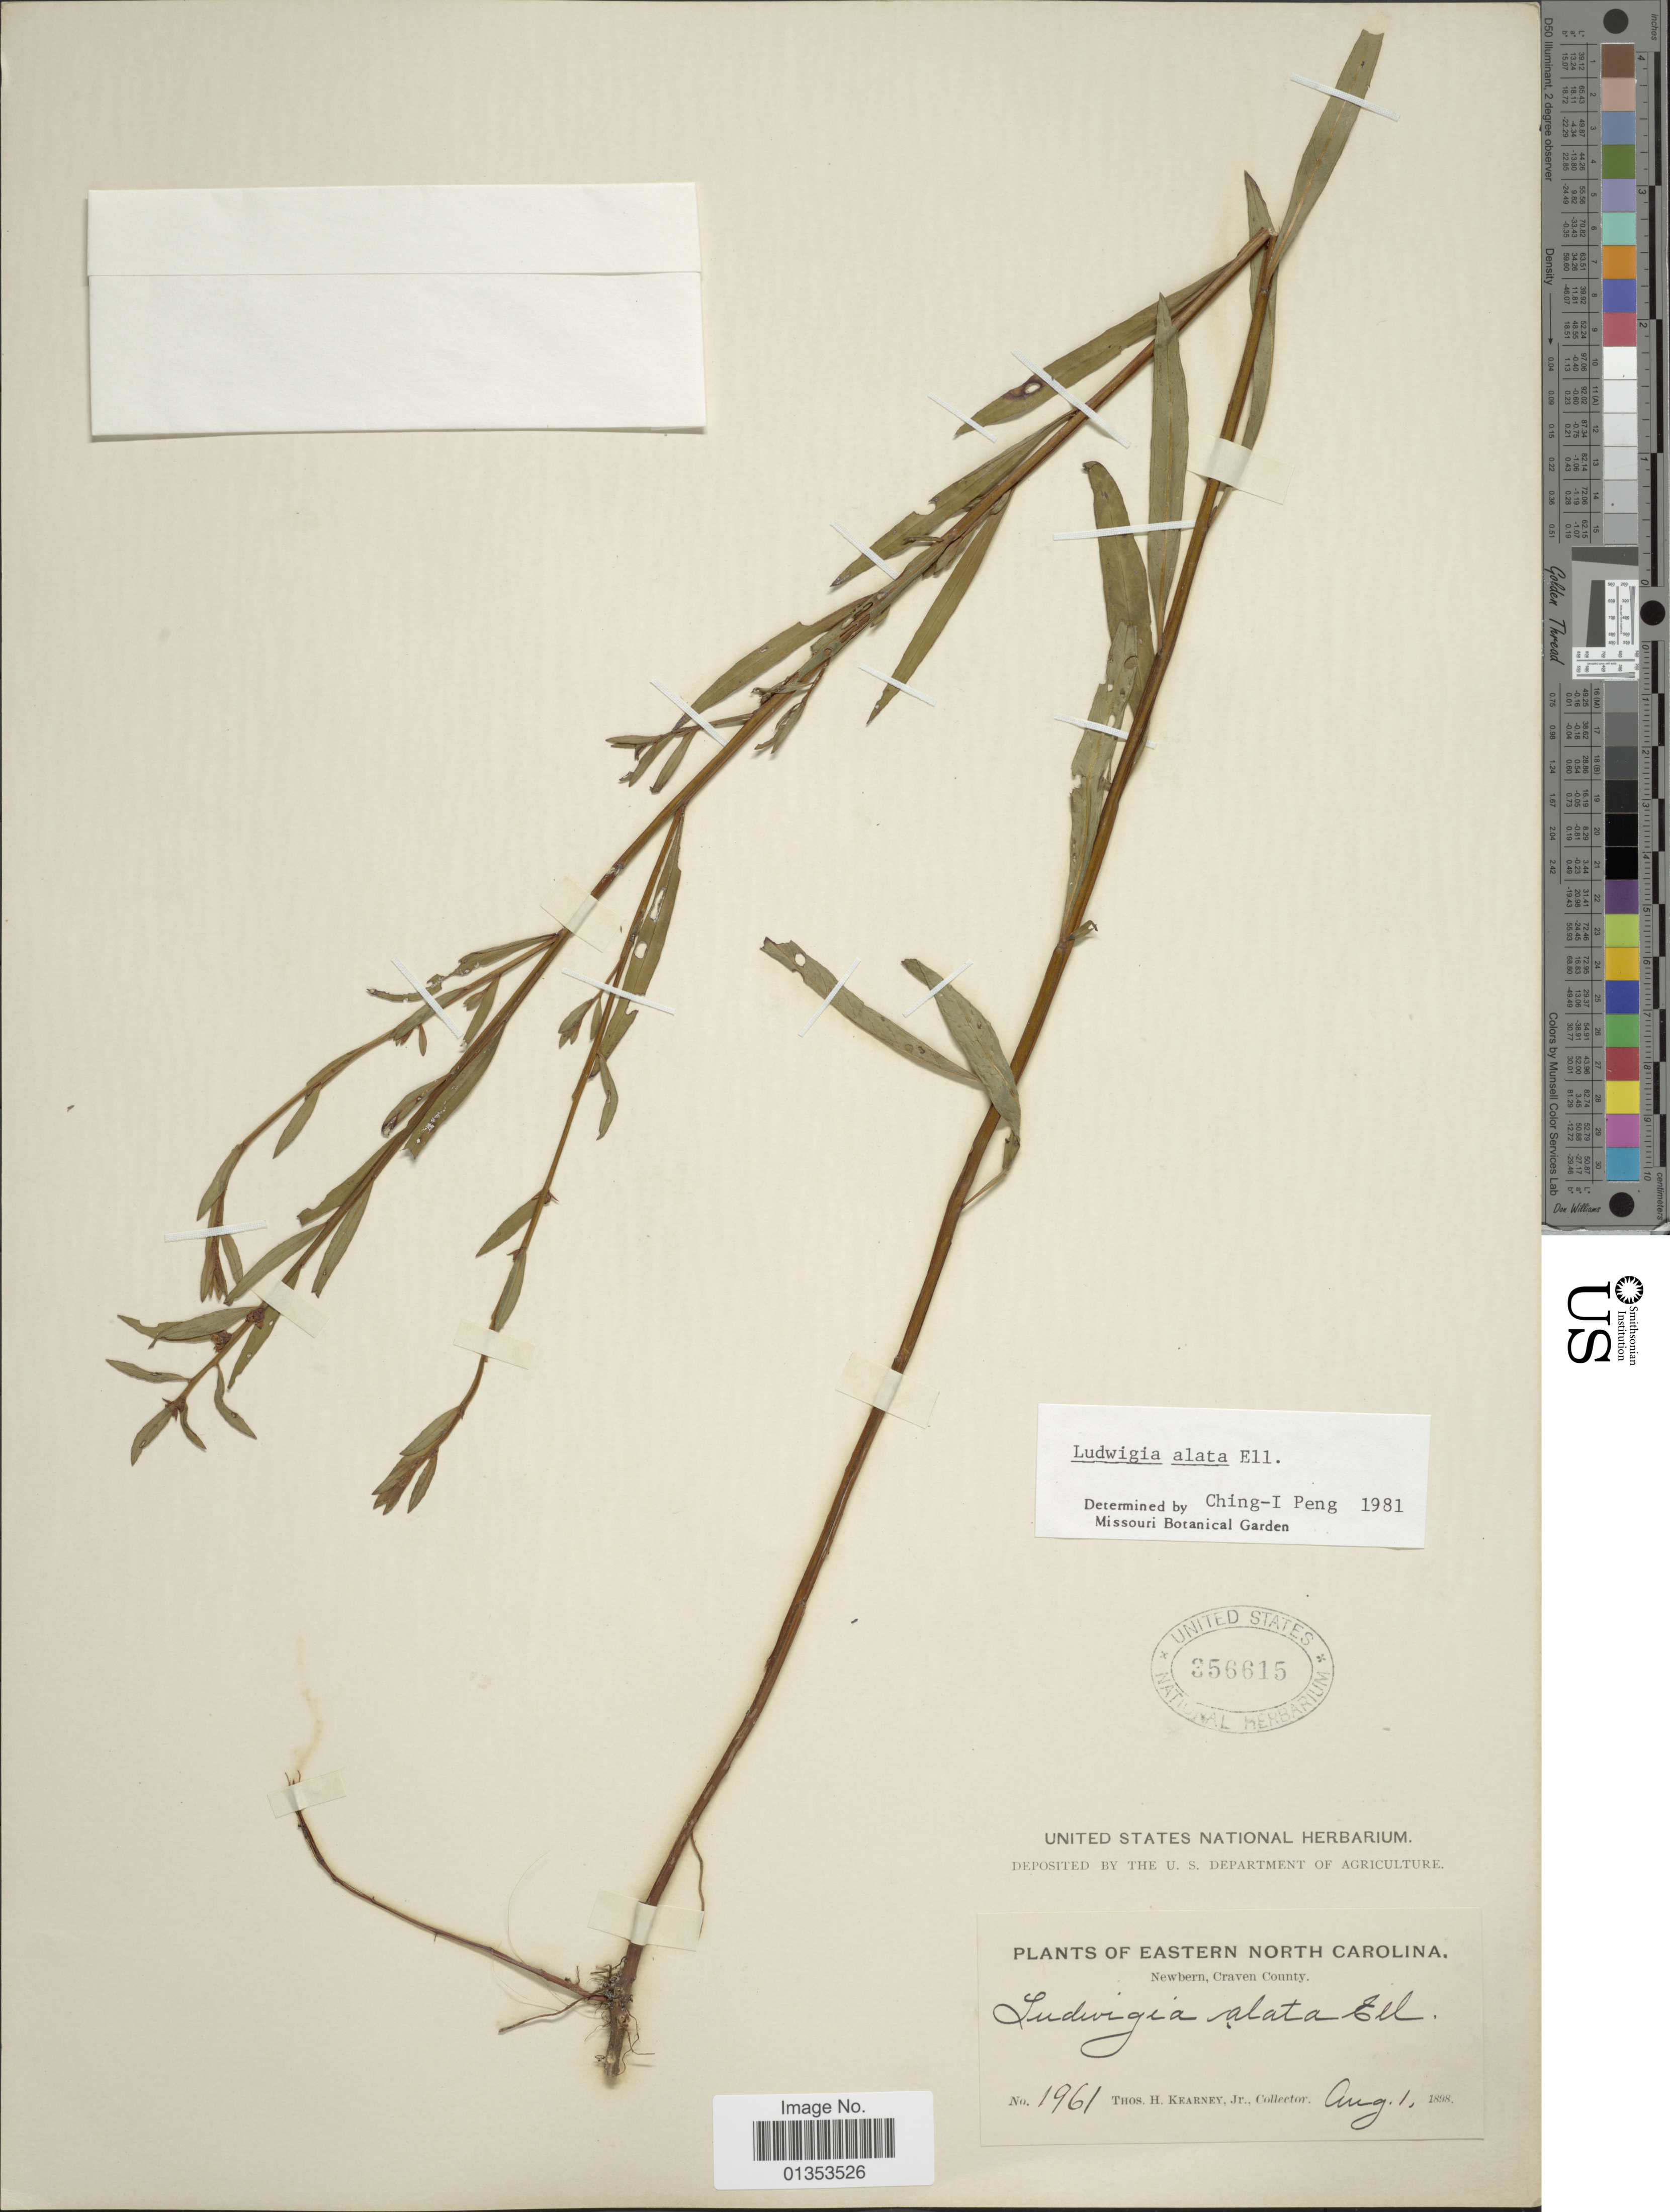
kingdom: Plantae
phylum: Tracheophyta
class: Magnoliopsida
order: Myrtales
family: Onagraceae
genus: Ludwigia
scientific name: Ludwigia alata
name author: Elliott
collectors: T. H. Kearney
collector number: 1961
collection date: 1898-08-01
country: United States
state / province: North Carolina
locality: Eastern North Carolina, Newbern, Craven County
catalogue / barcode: US 356615